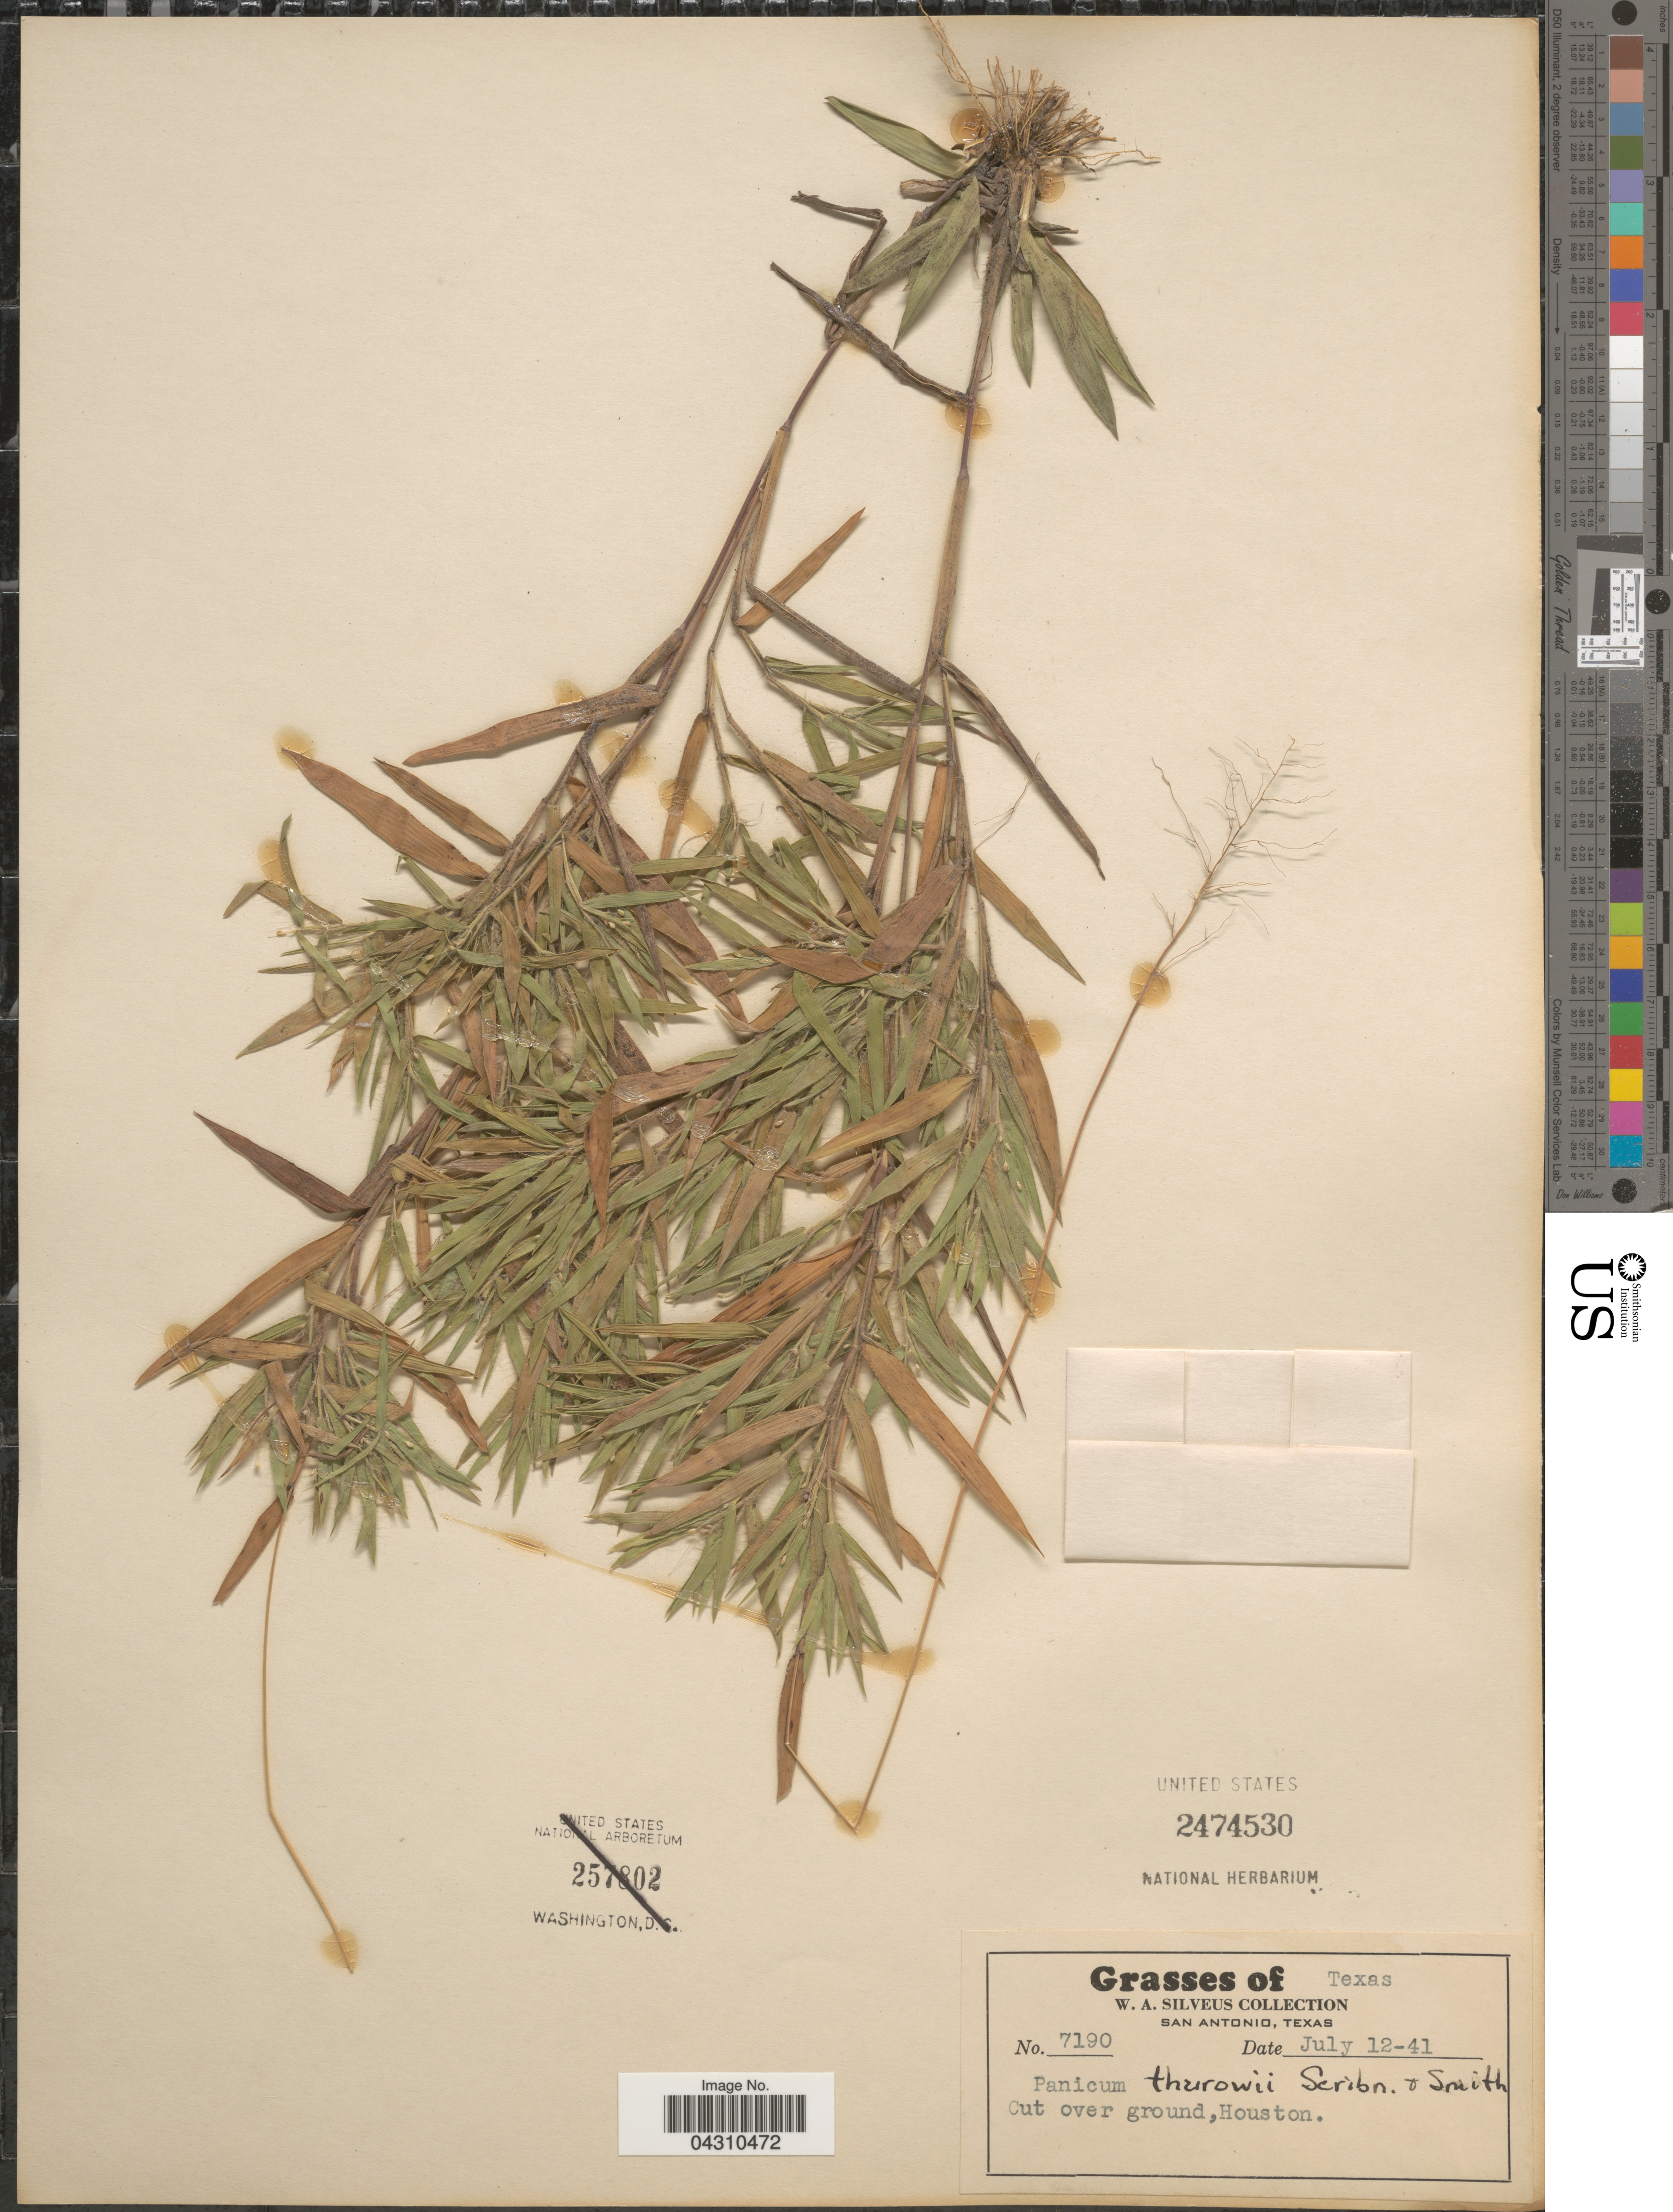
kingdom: Plantae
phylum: Tracheophyta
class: Liliopsida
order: Poales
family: Poaceae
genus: Dichanthelium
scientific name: Dichanthelium acuminatum var. acuminatum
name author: (Sw.) Gould & C.A. Clark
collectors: W. Silveus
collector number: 7190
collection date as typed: Transcribed d/m/y: 12/7/41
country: United States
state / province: Texas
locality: Cut over ground, Houston.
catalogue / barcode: US 2474530